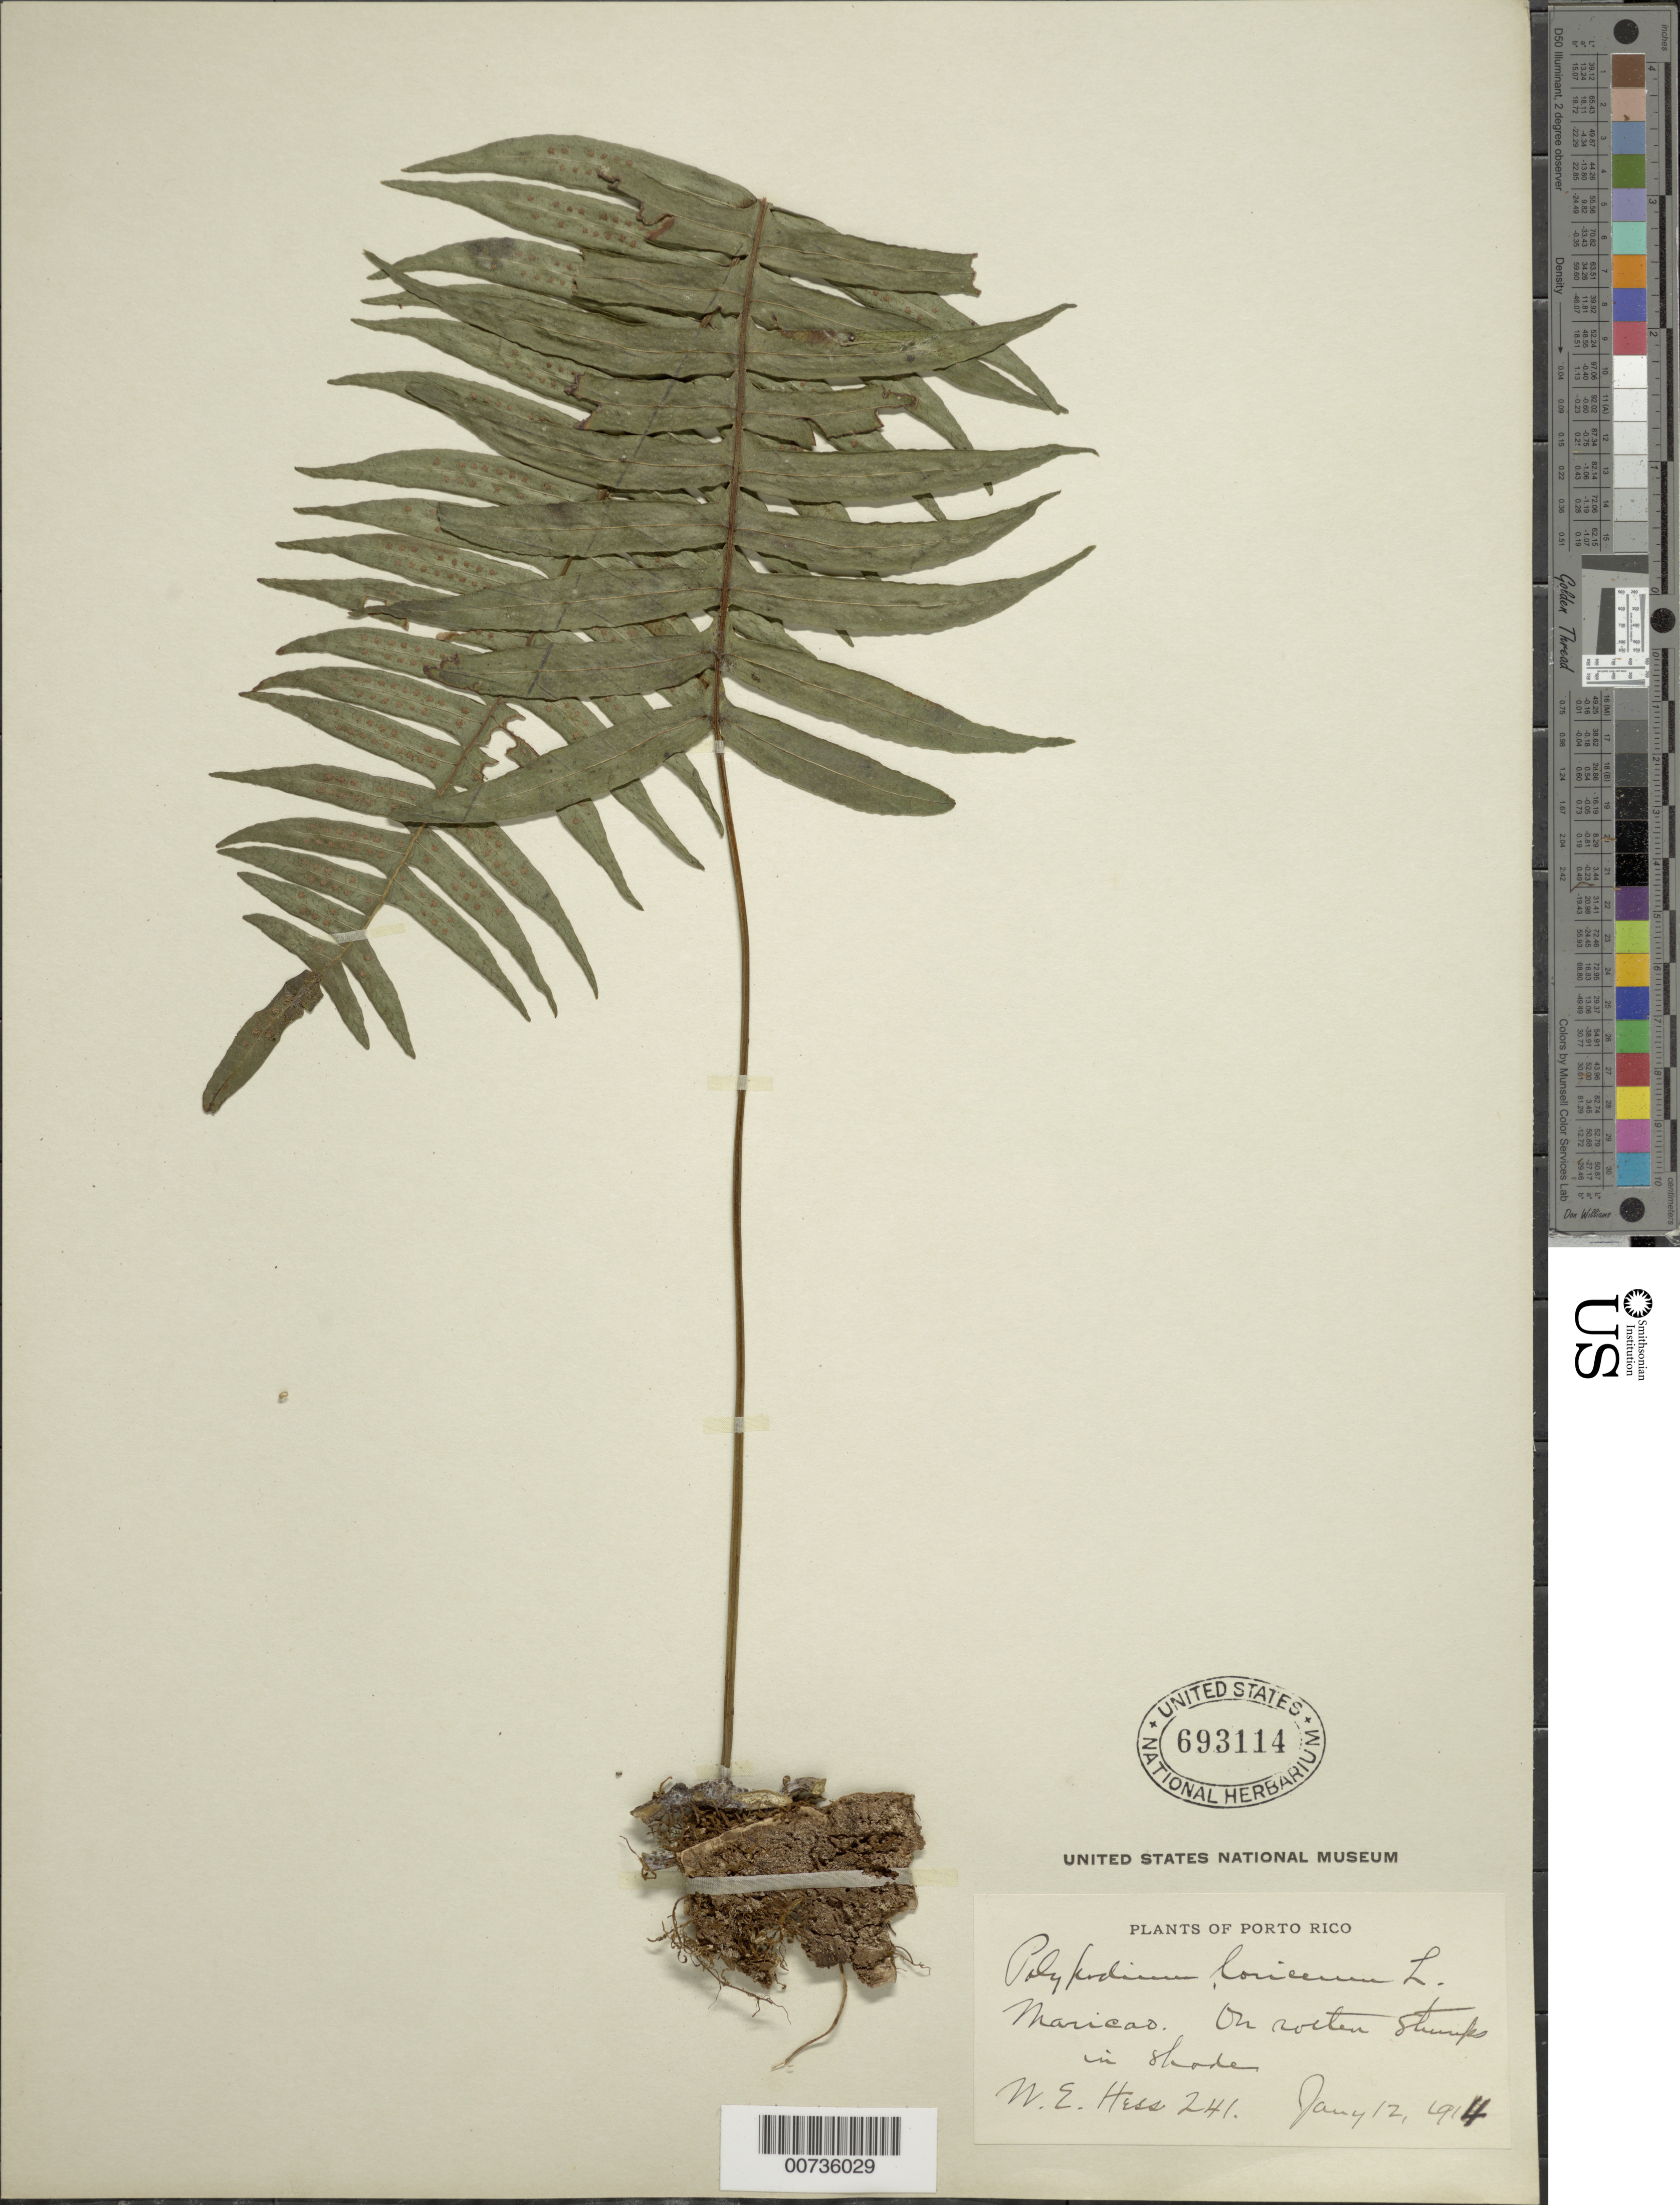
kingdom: Plantae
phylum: Tracheophyta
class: Polypodiopsida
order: Polypodiales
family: Polypodiaceae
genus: Serpocaulon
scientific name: Serpocaulon loriceum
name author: (L.) A.R. Sm.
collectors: W. Hess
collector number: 241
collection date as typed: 12 Jan 1914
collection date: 1914-01-12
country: Puerto Rico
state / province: Maricao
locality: Maricao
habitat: On rotten stumps in shade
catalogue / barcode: US 693114